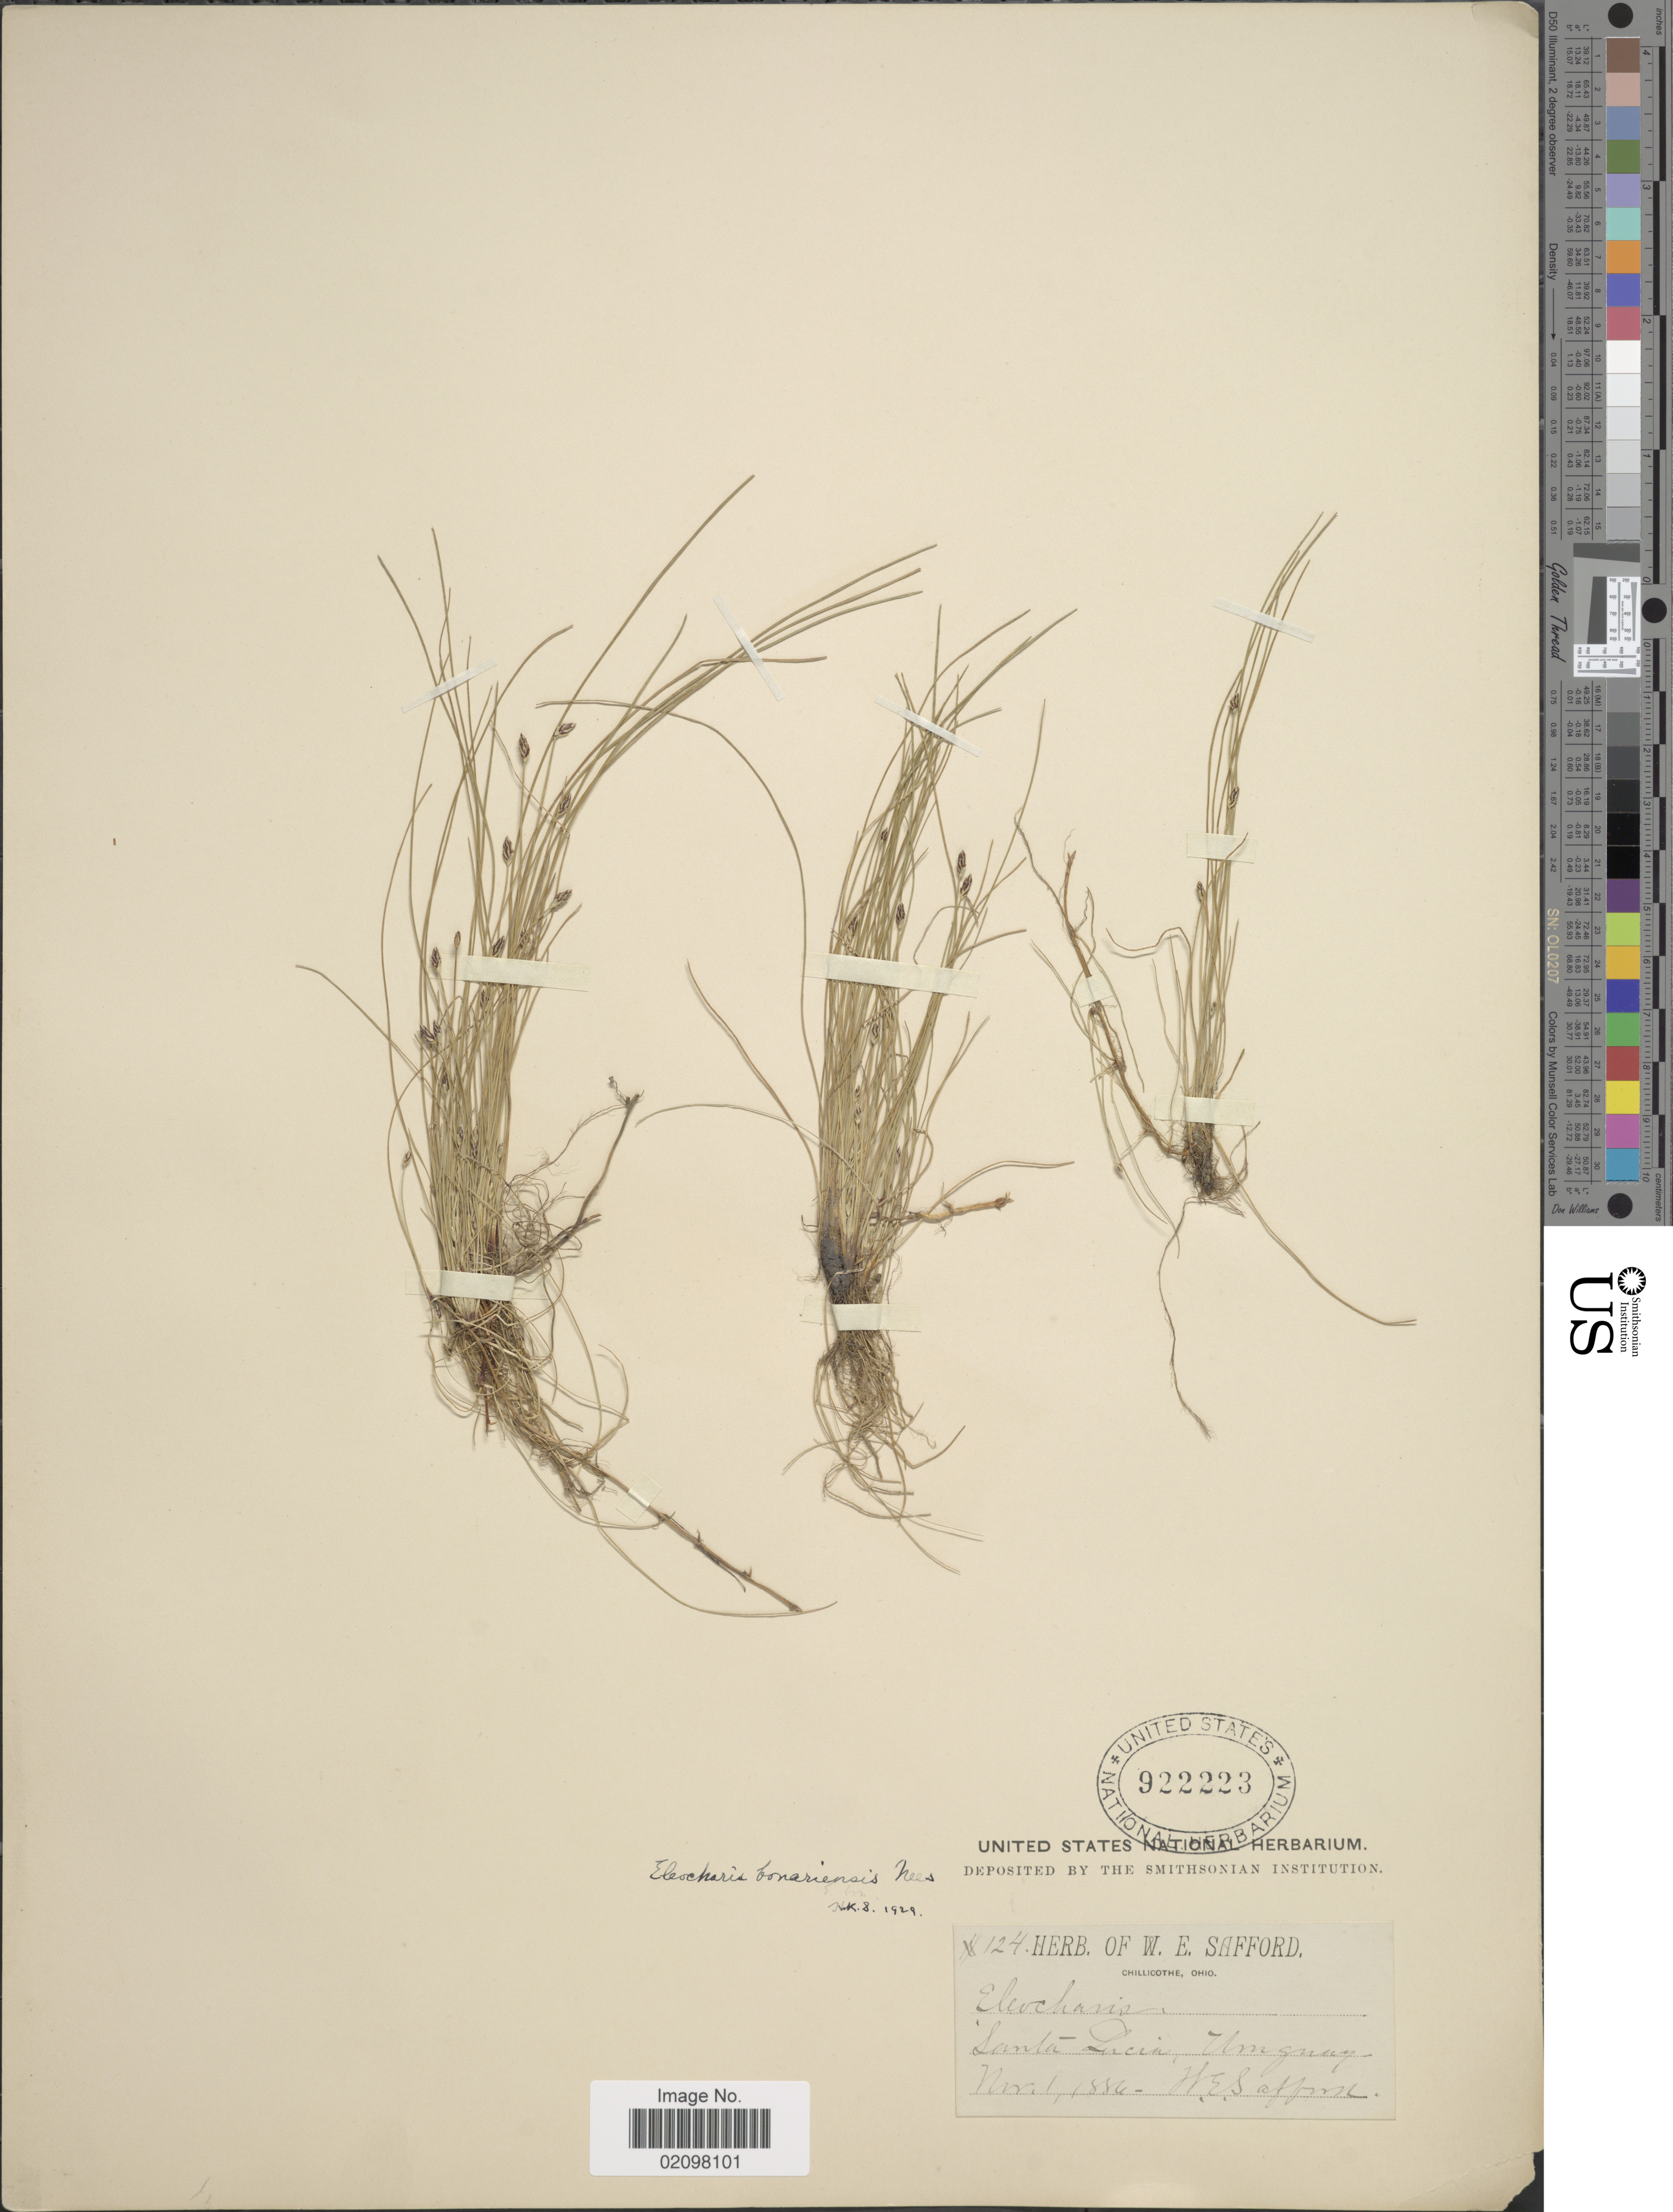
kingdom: Plantae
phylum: Tracheophyta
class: Liliopsida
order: Poales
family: Cyperaceae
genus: Eleocharis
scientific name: Eleocharis bonariensis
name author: Nees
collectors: W. E. Safford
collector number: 124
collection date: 1884-11-01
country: Uruguay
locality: Santa Lucia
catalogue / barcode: US 922223